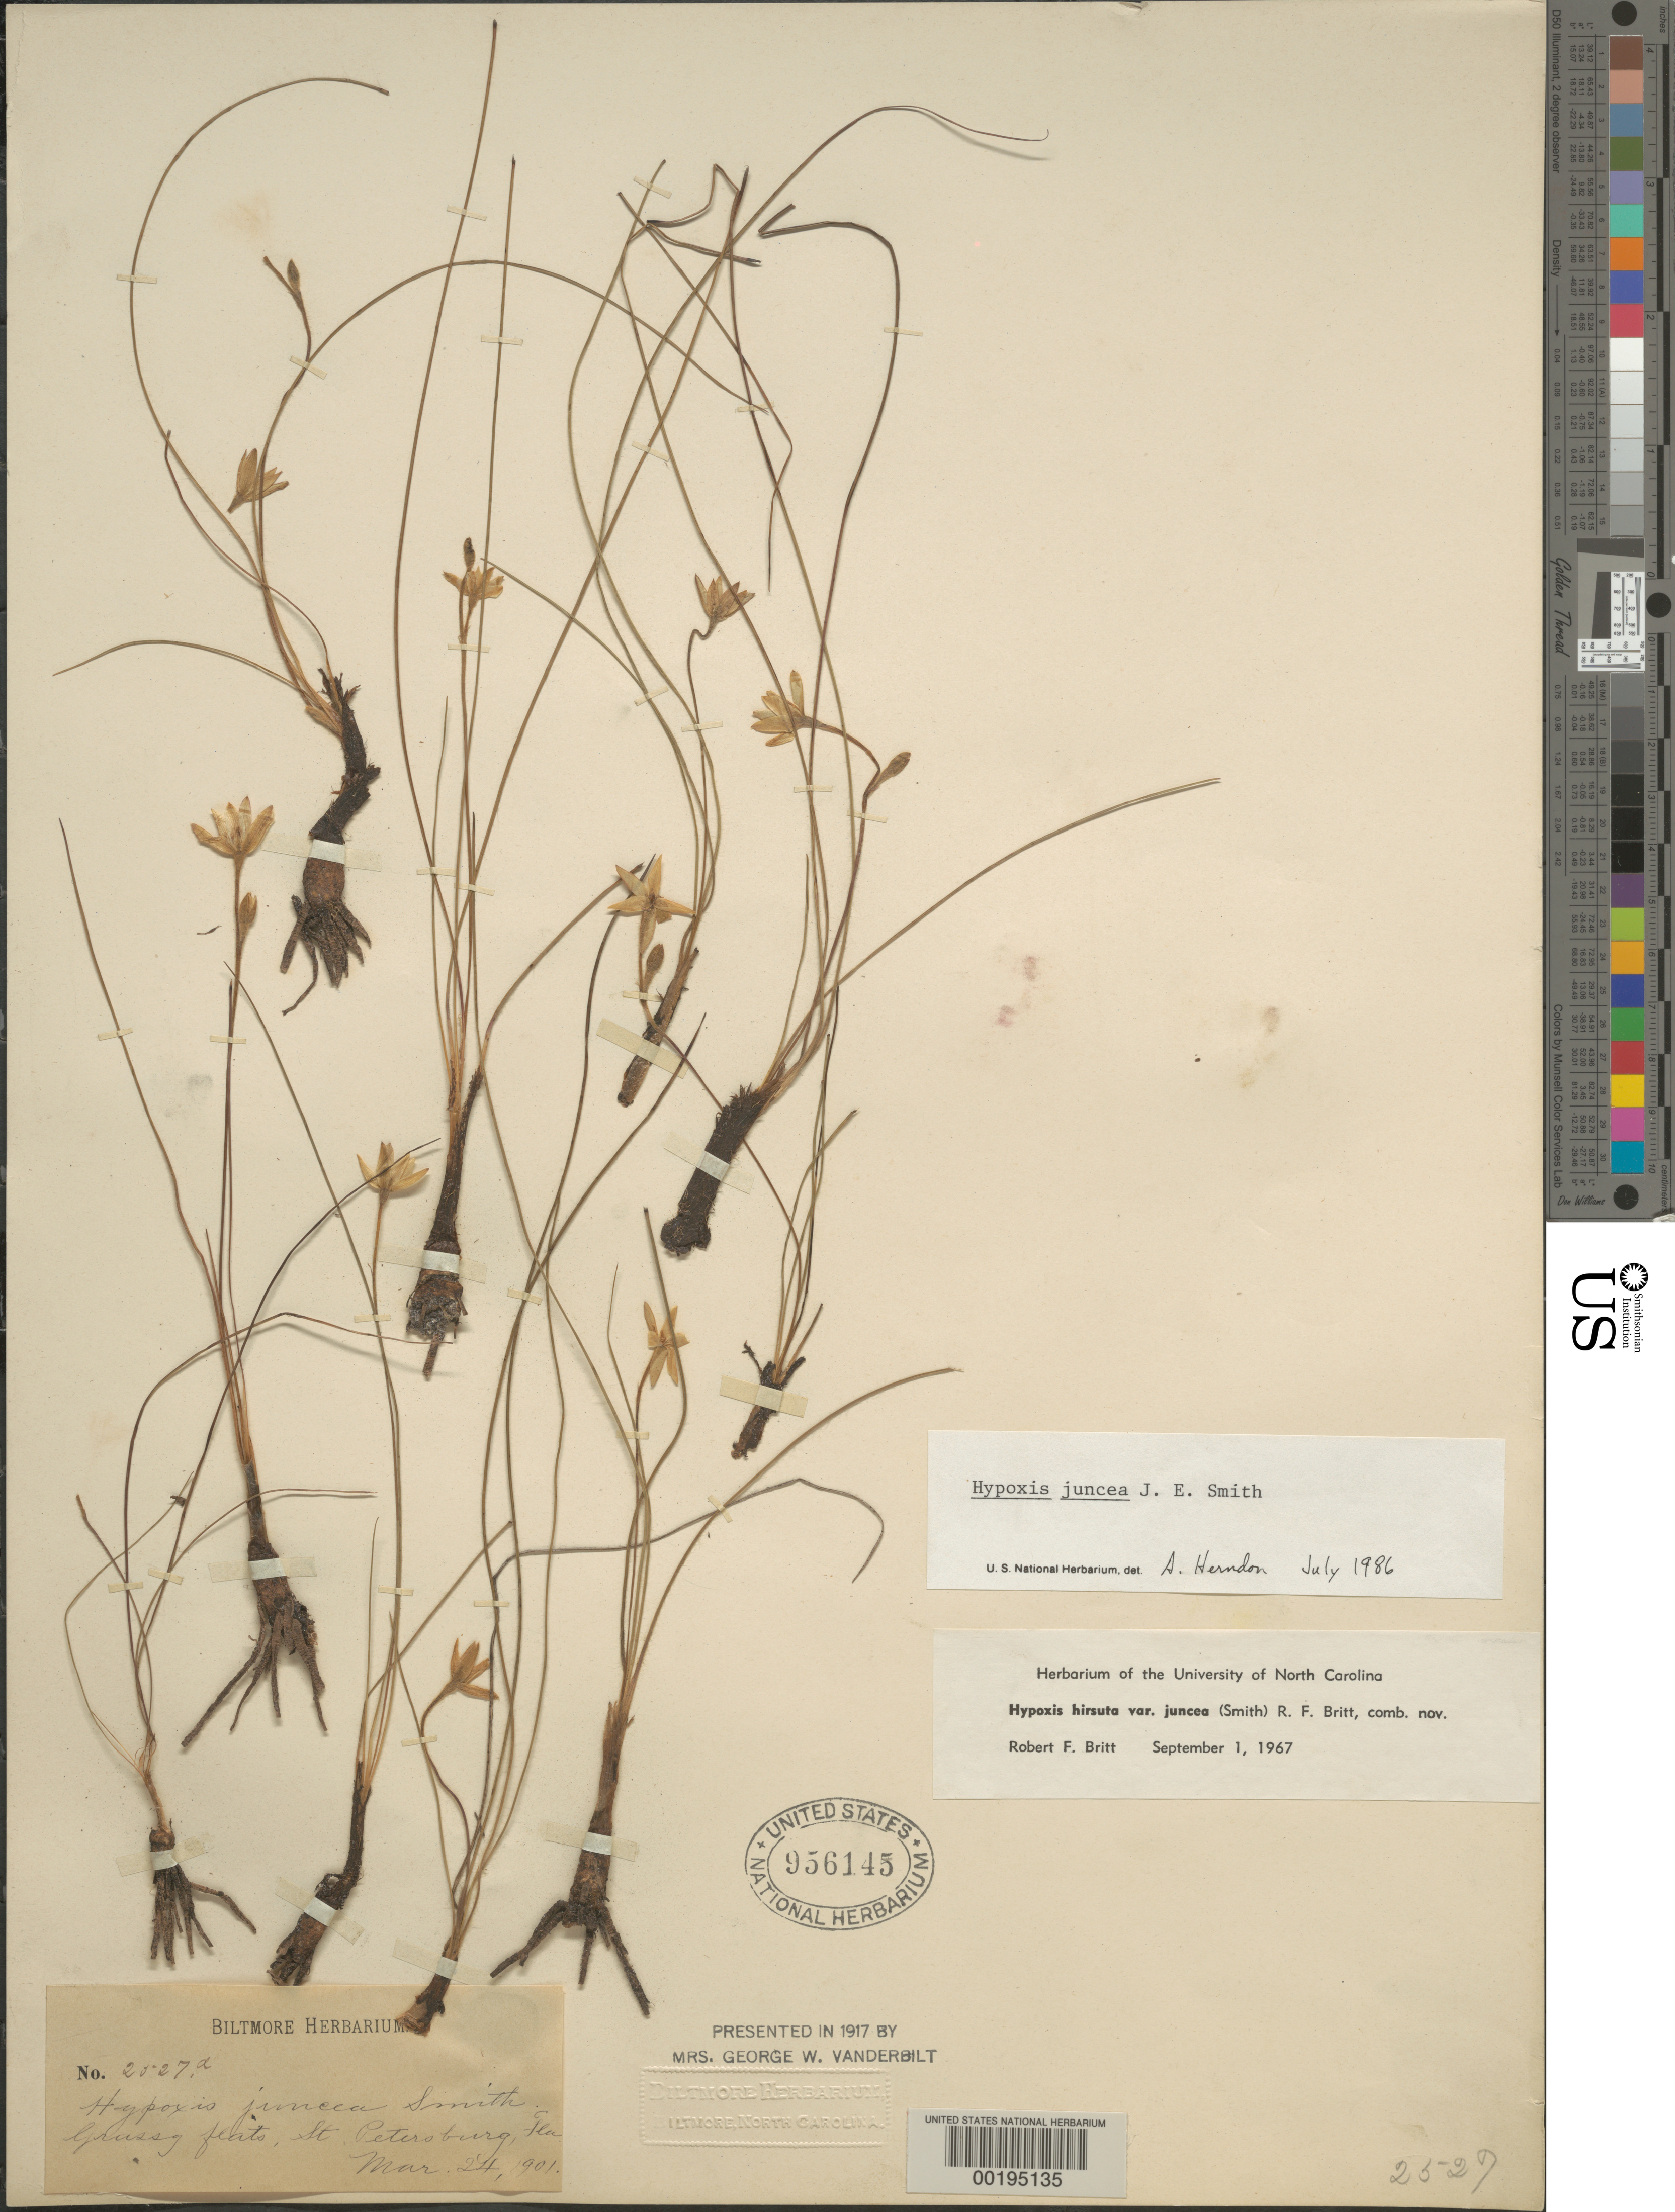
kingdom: Plantae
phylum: Tracheophyta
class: Liliopsida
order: Asparagales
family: Hypoxidaceae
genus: Hypoxis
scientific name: Hypoxis juncea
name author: Small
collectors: ex herb. Biltmore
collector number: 2527a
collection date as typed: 24 Mar 1901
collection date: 1901-03-24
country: United States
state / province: Florida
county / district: Pinellas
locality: St. petersburg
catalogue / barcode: US 956145